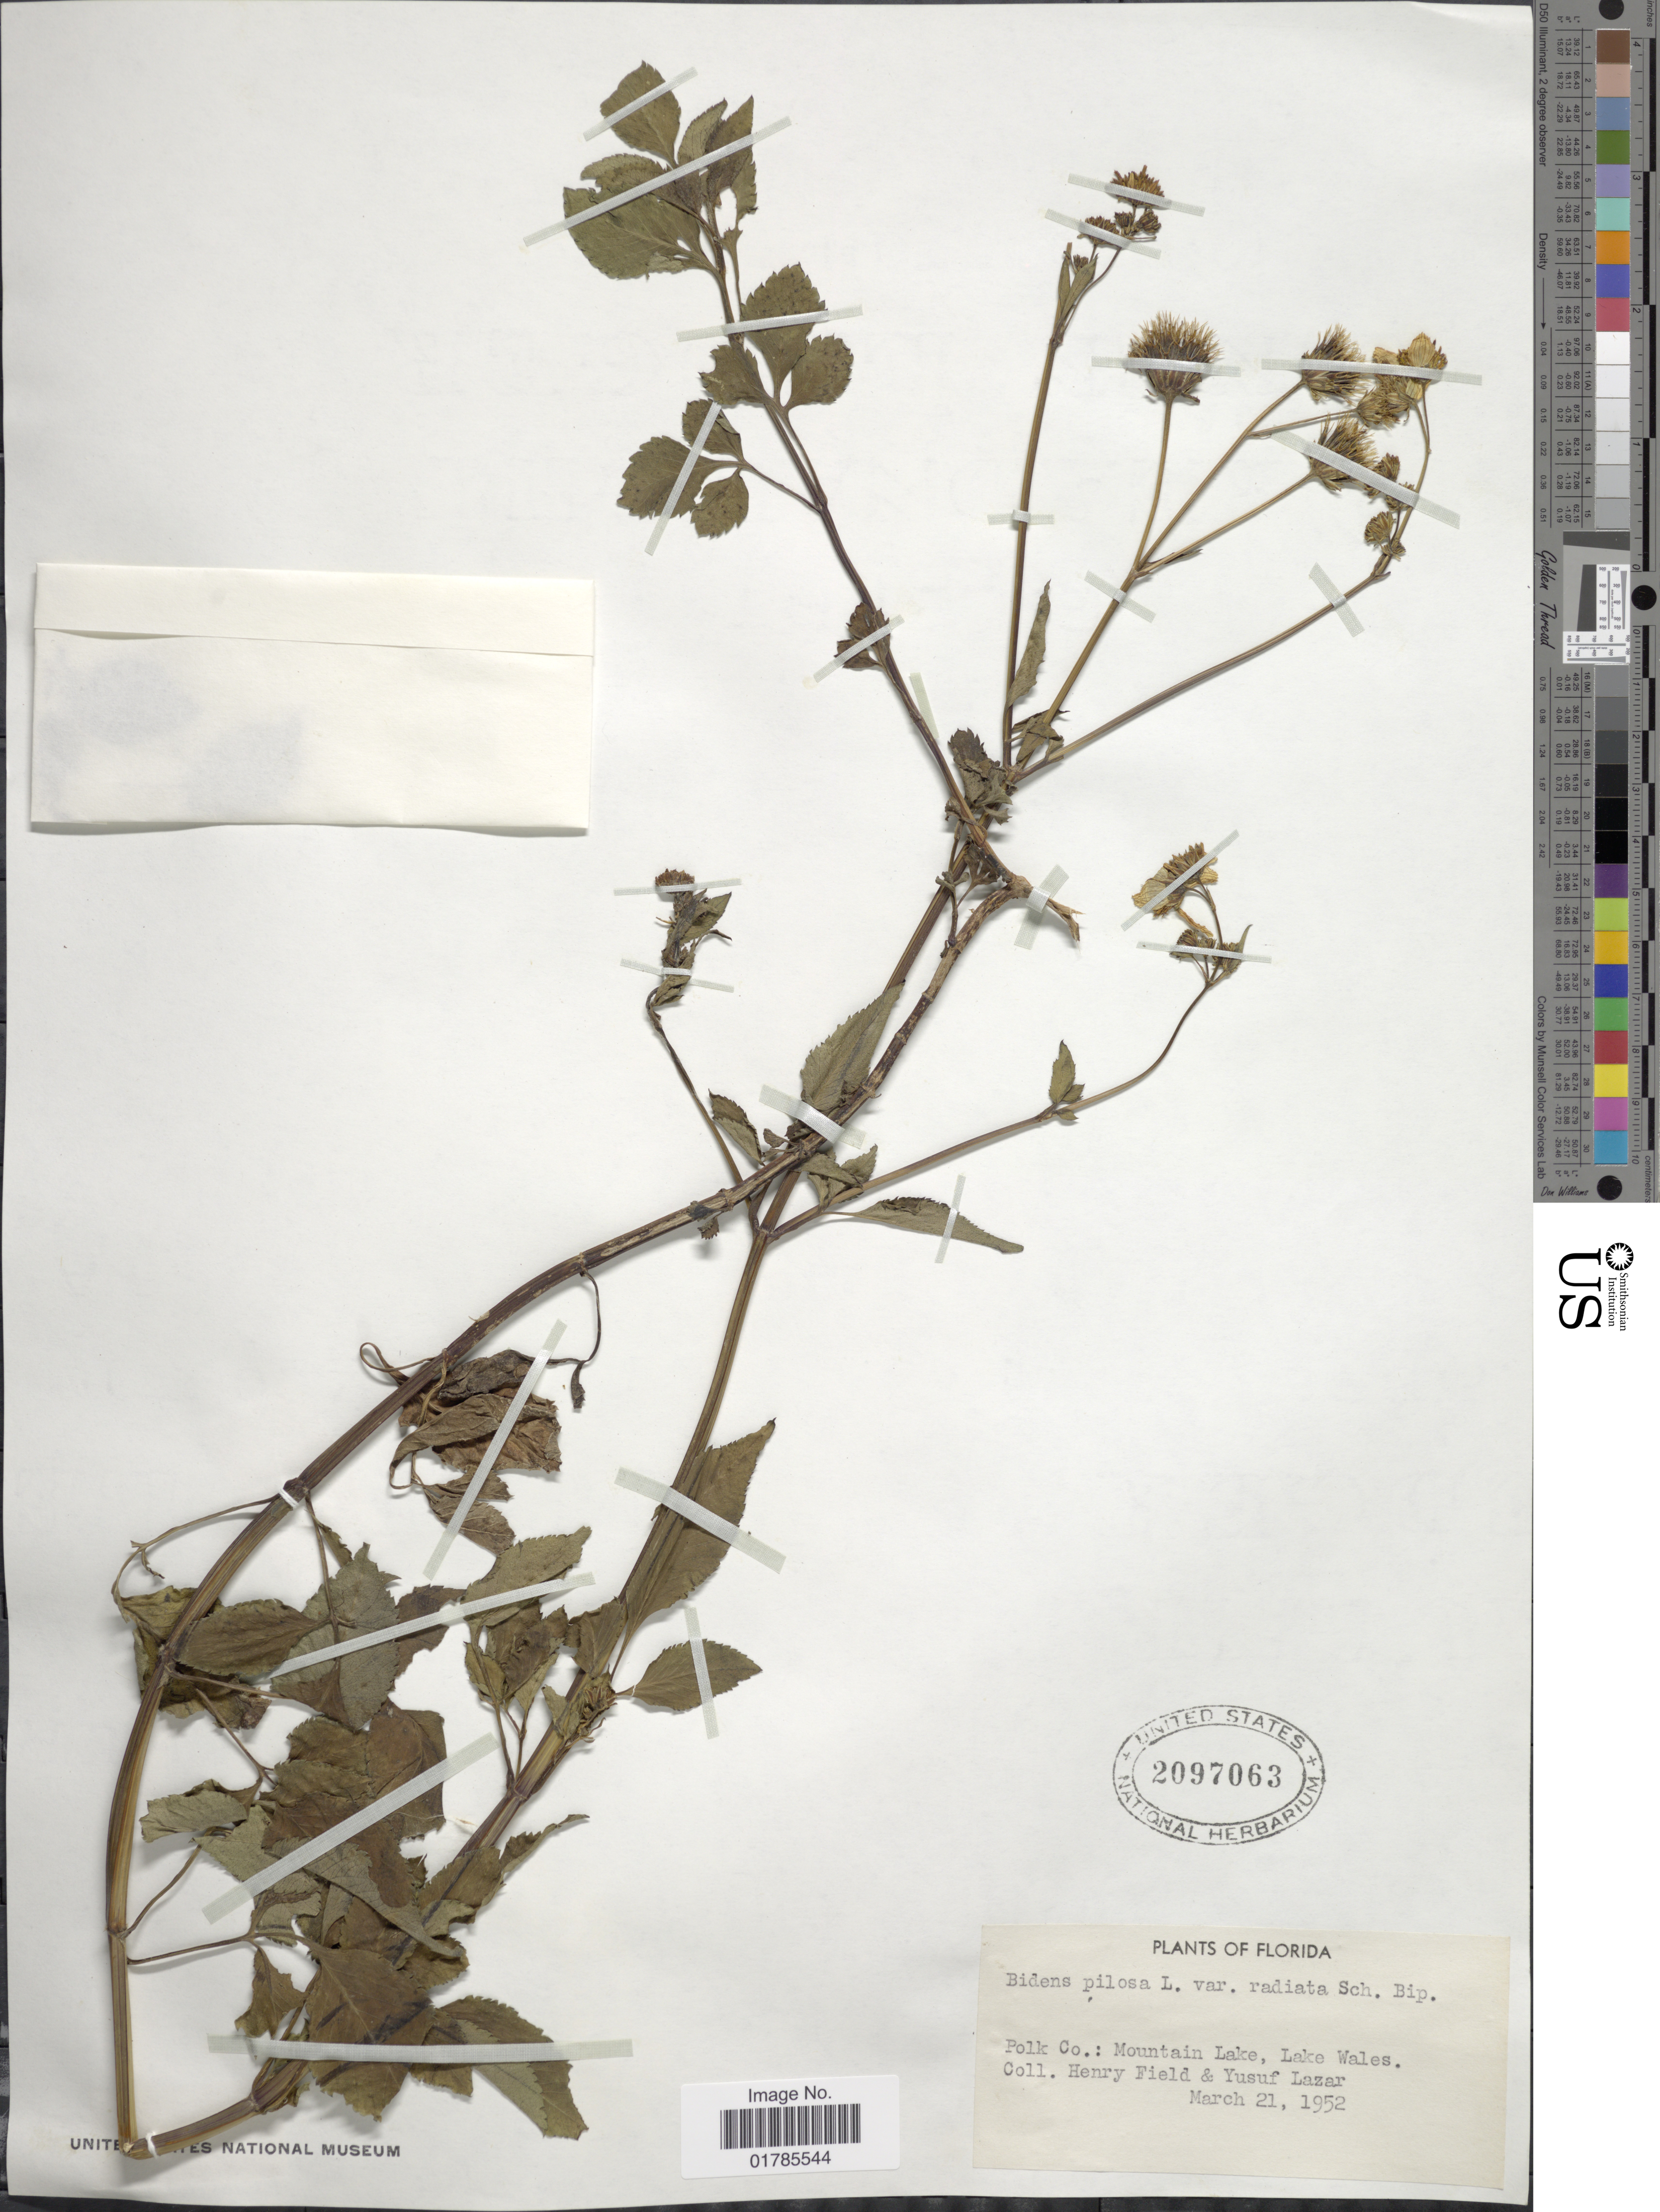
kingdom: Plantae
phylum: Tracheophyta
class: Magnoliopsida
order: Asterales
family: Asteraceae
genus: Bidens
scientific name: Bidens alba var. radiata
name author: (Sch. Bip.) R.E. Ballard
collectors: H. Field & Y. Lazar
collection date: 1952-03-21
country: United States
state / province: Florida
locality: Polk Co.: Mountain Lake, Lake Wales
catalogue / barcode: US 2097063